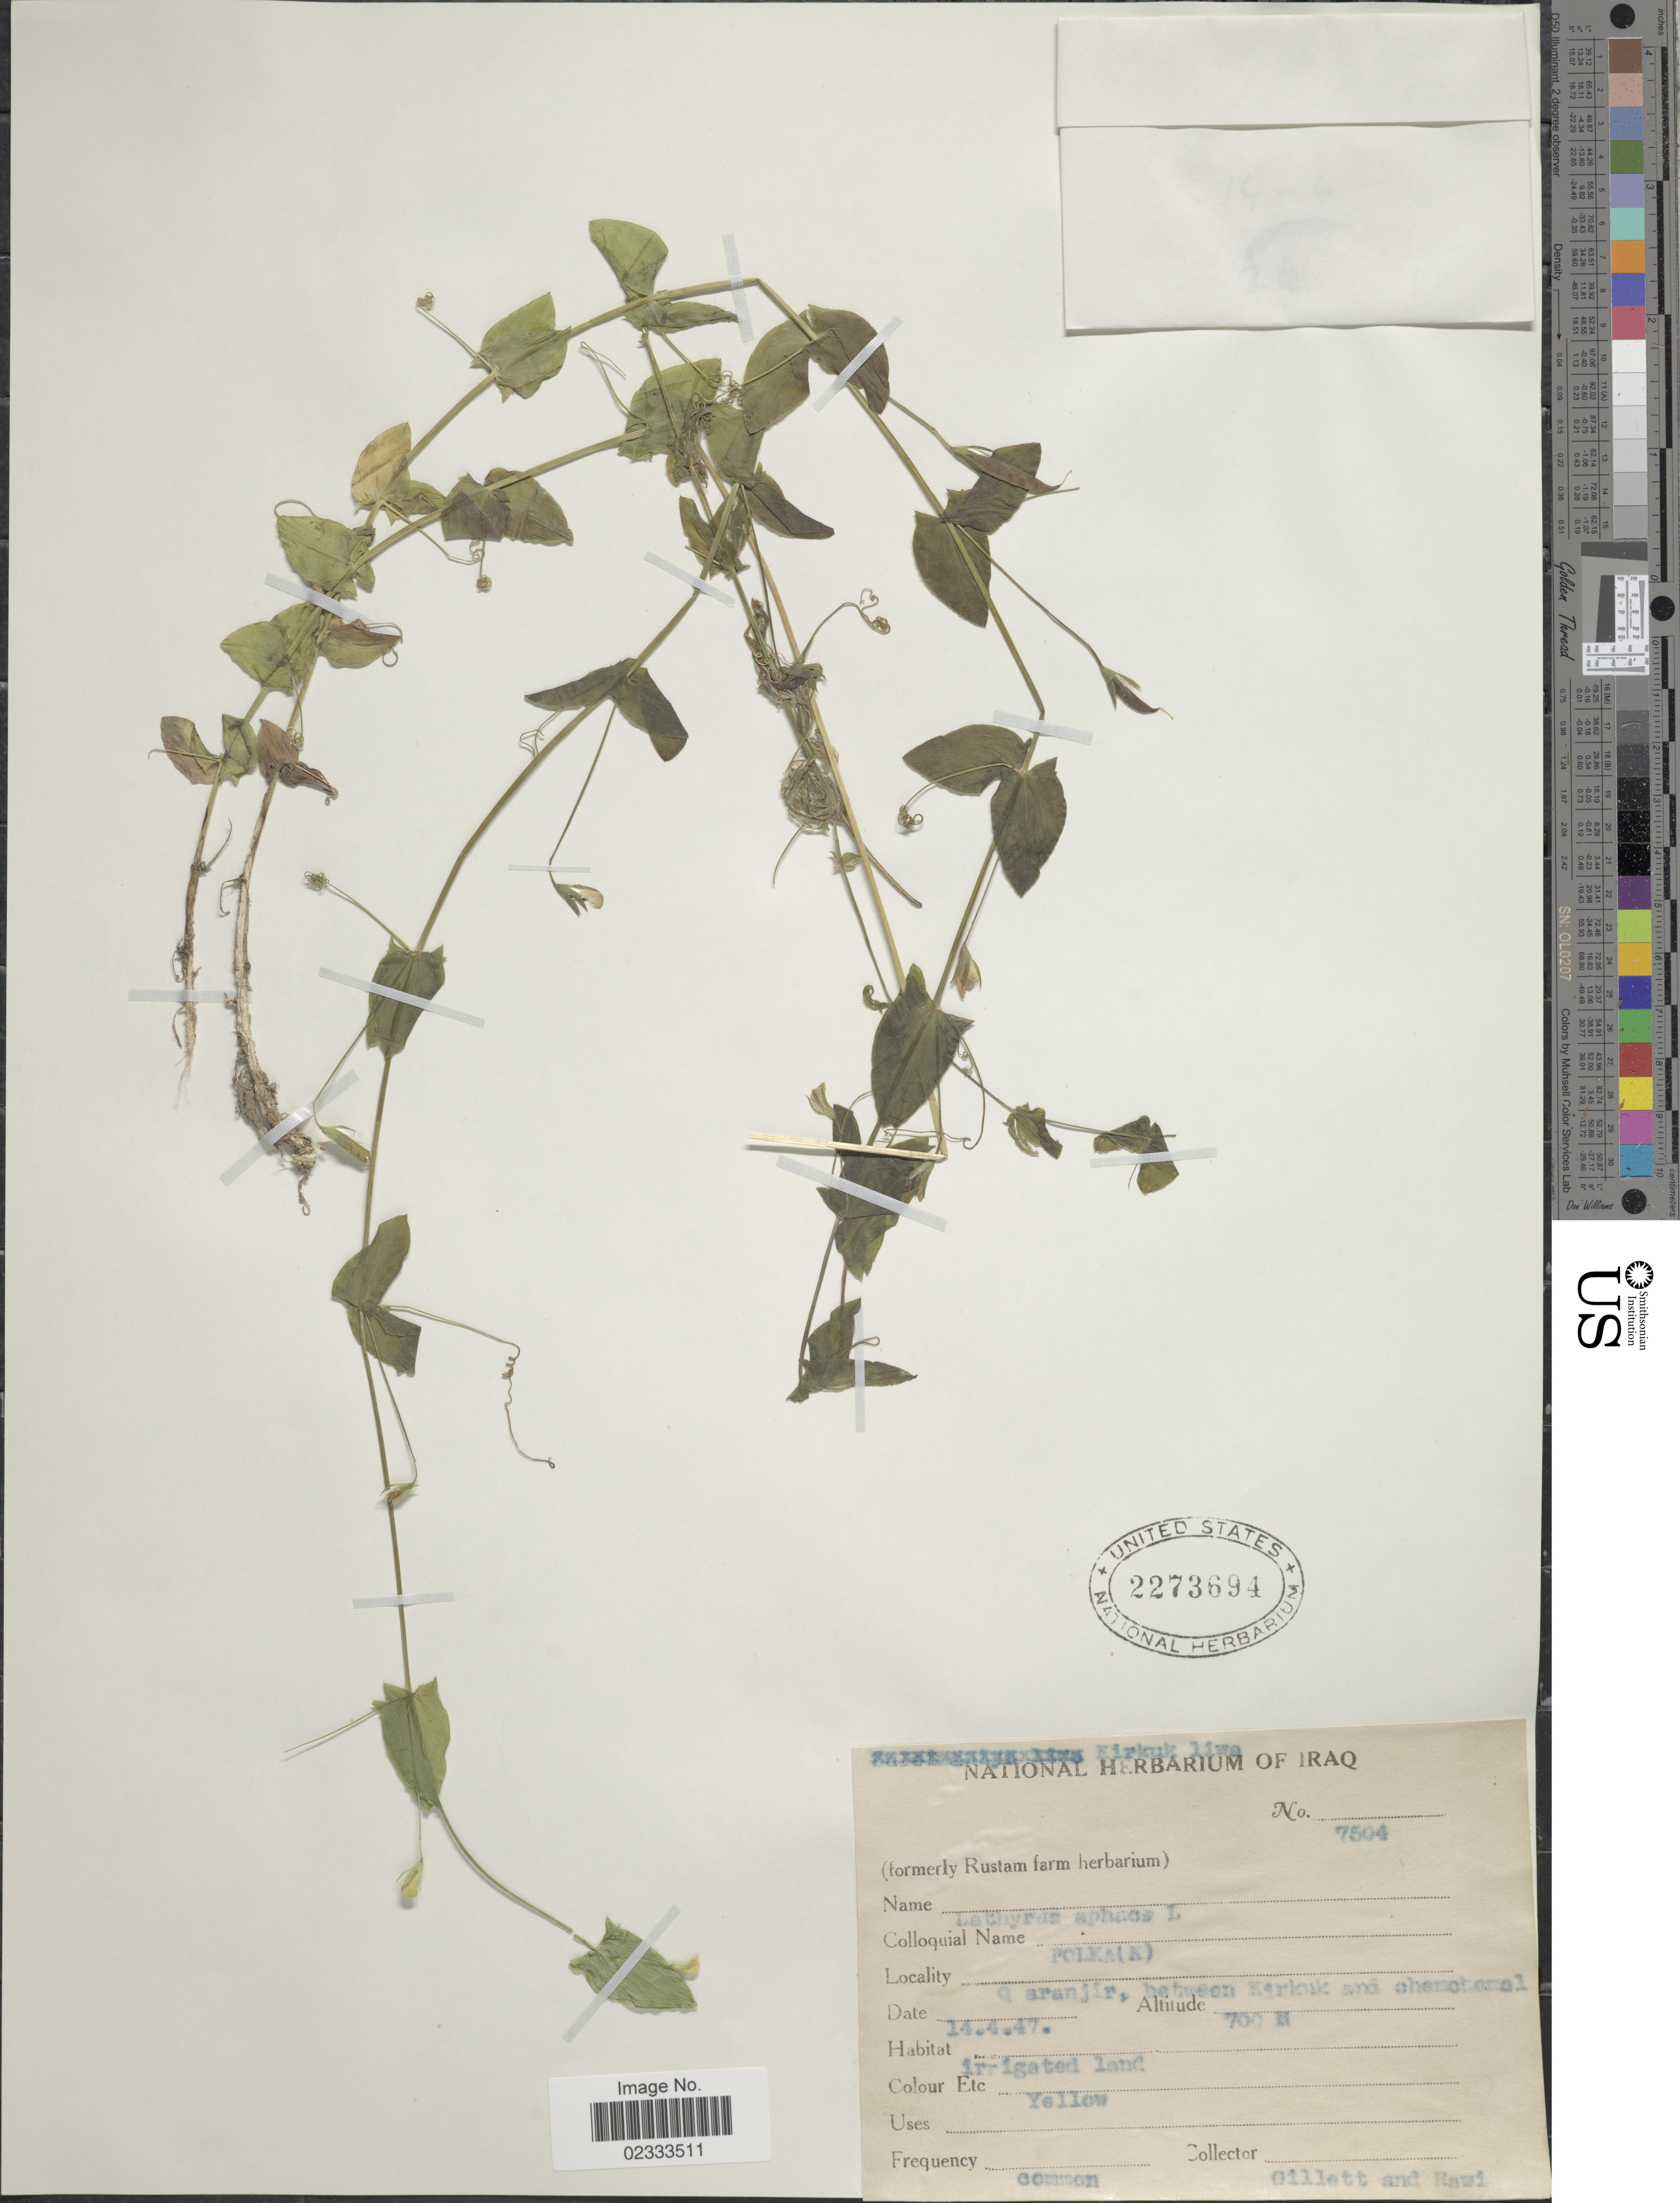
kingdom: Plantae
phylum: Tracheophyta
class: Magnoliopsida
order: Fabales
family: Fabaceae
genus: Lathyrus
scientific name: Lathyrus aphaca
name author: L.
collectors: Gillett, -- & -. Rawi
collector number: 7504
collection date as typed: Transcribed d/m/y: 14/4/47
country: Iraq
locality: Polka (K) Qarajir, between Kirkuk and shemoteral [interpreted]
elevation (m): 700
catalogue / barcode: US 2273694